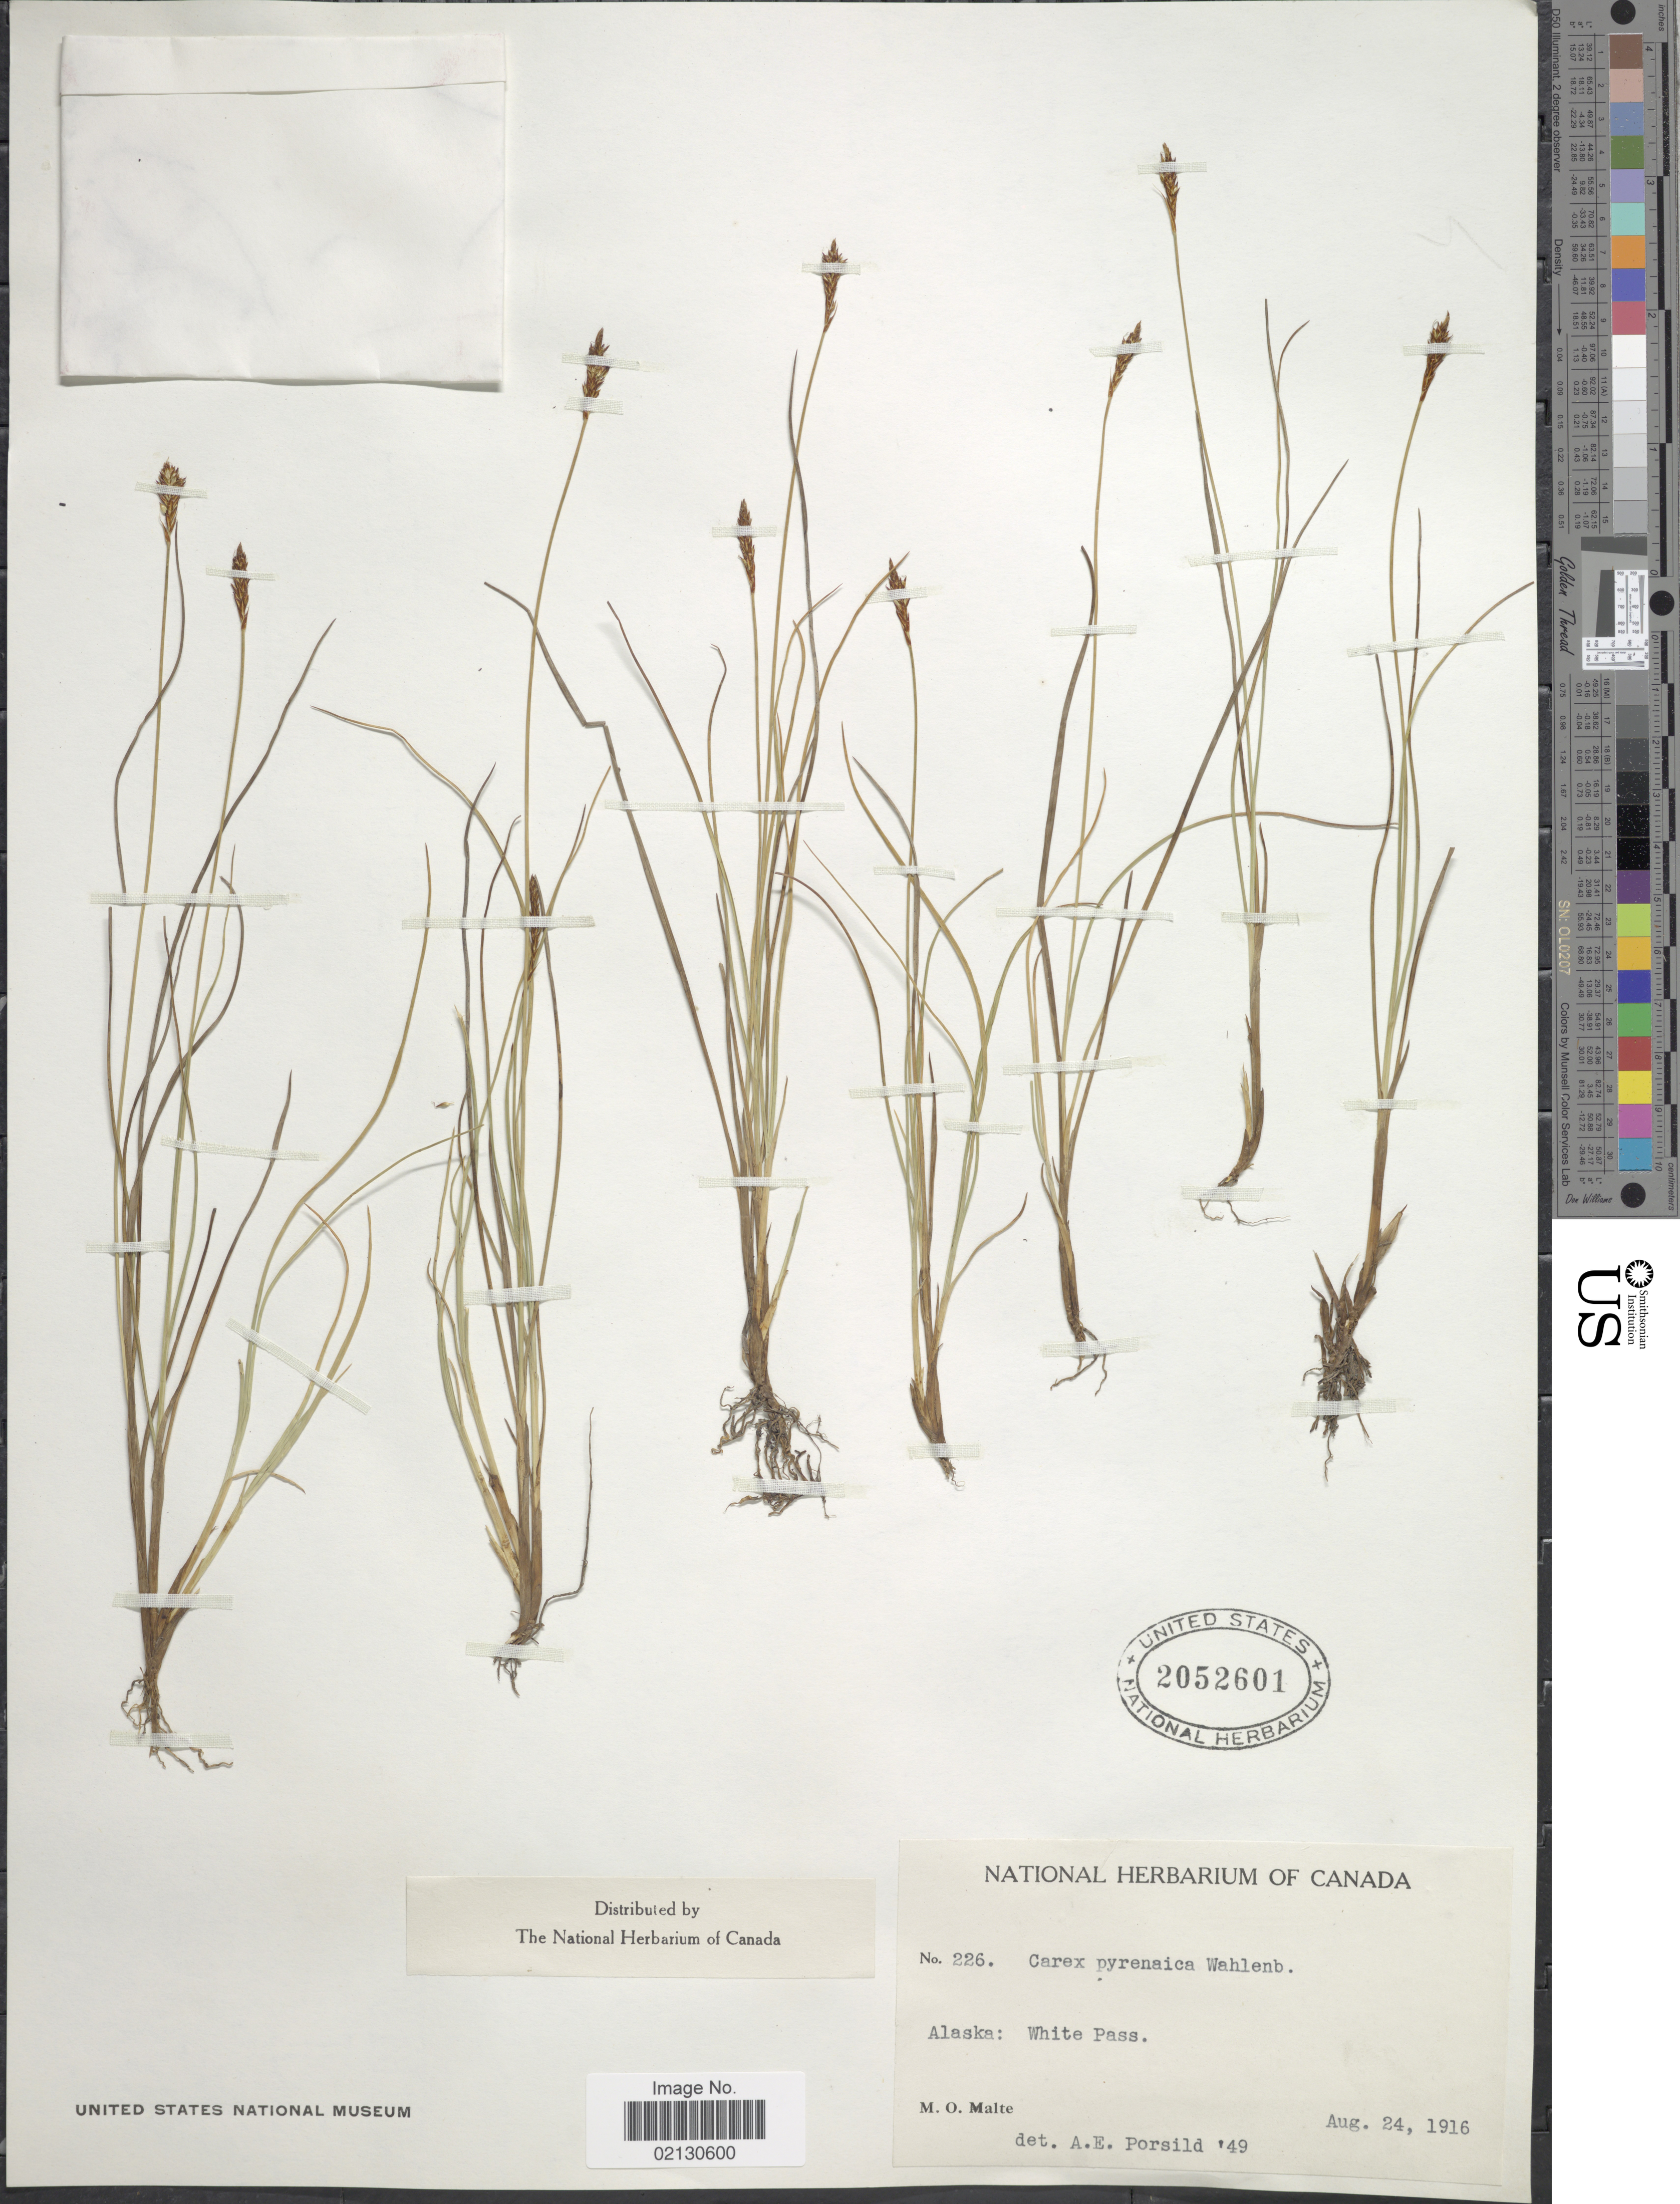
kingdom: Plantae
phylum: Tracheophyta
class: Liliopsida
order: Poales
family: Cyperaceae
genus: Carex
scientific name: Carex micropoda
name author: C.A. Mey.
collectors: M. O. Malte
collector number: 226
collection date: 1916-08-24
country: United States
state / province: Alaska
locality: White Pass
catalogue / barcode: US 2052601